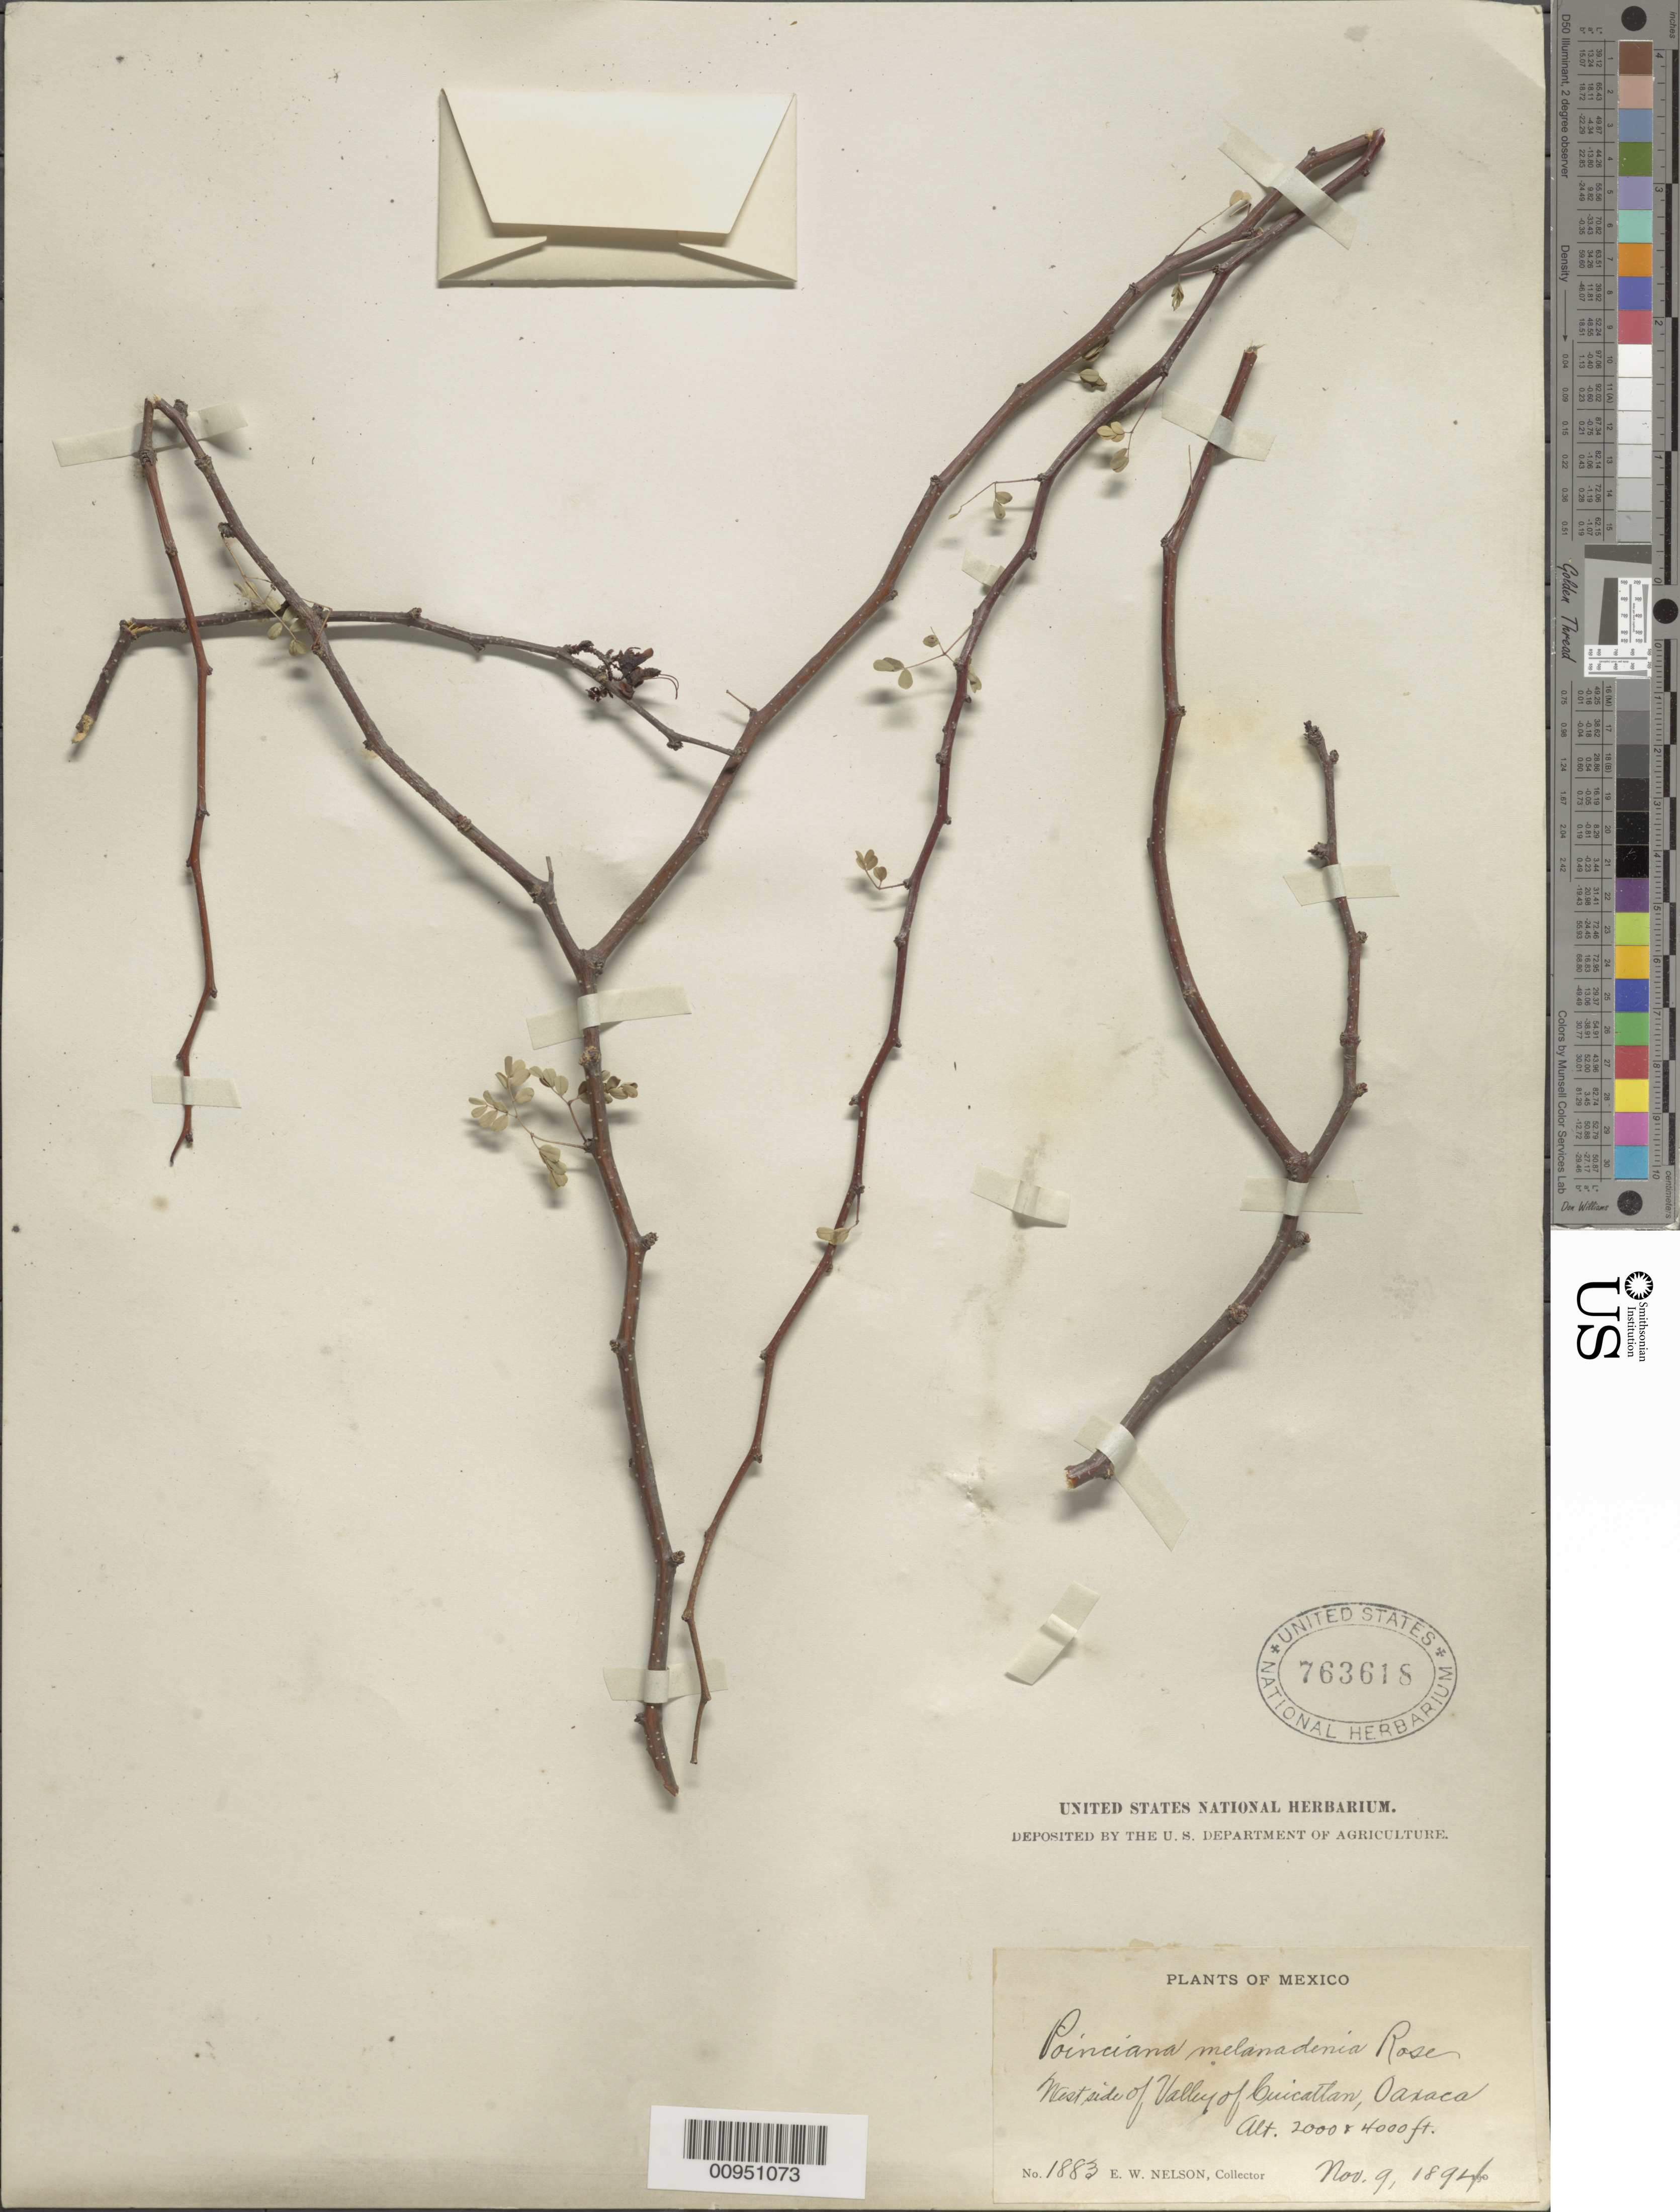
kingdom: Plantae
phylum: Tracheophyta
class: Magnoliopsida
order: Fabales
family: Fabaceae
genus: Poinciana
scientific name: Poinciana melanadenia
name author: Rose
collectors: E. W. Nelson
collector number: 1883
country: Mexico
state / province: Oaxaca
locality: W side of Valley of Cuicatlan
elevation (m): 610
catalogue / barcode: US 763618